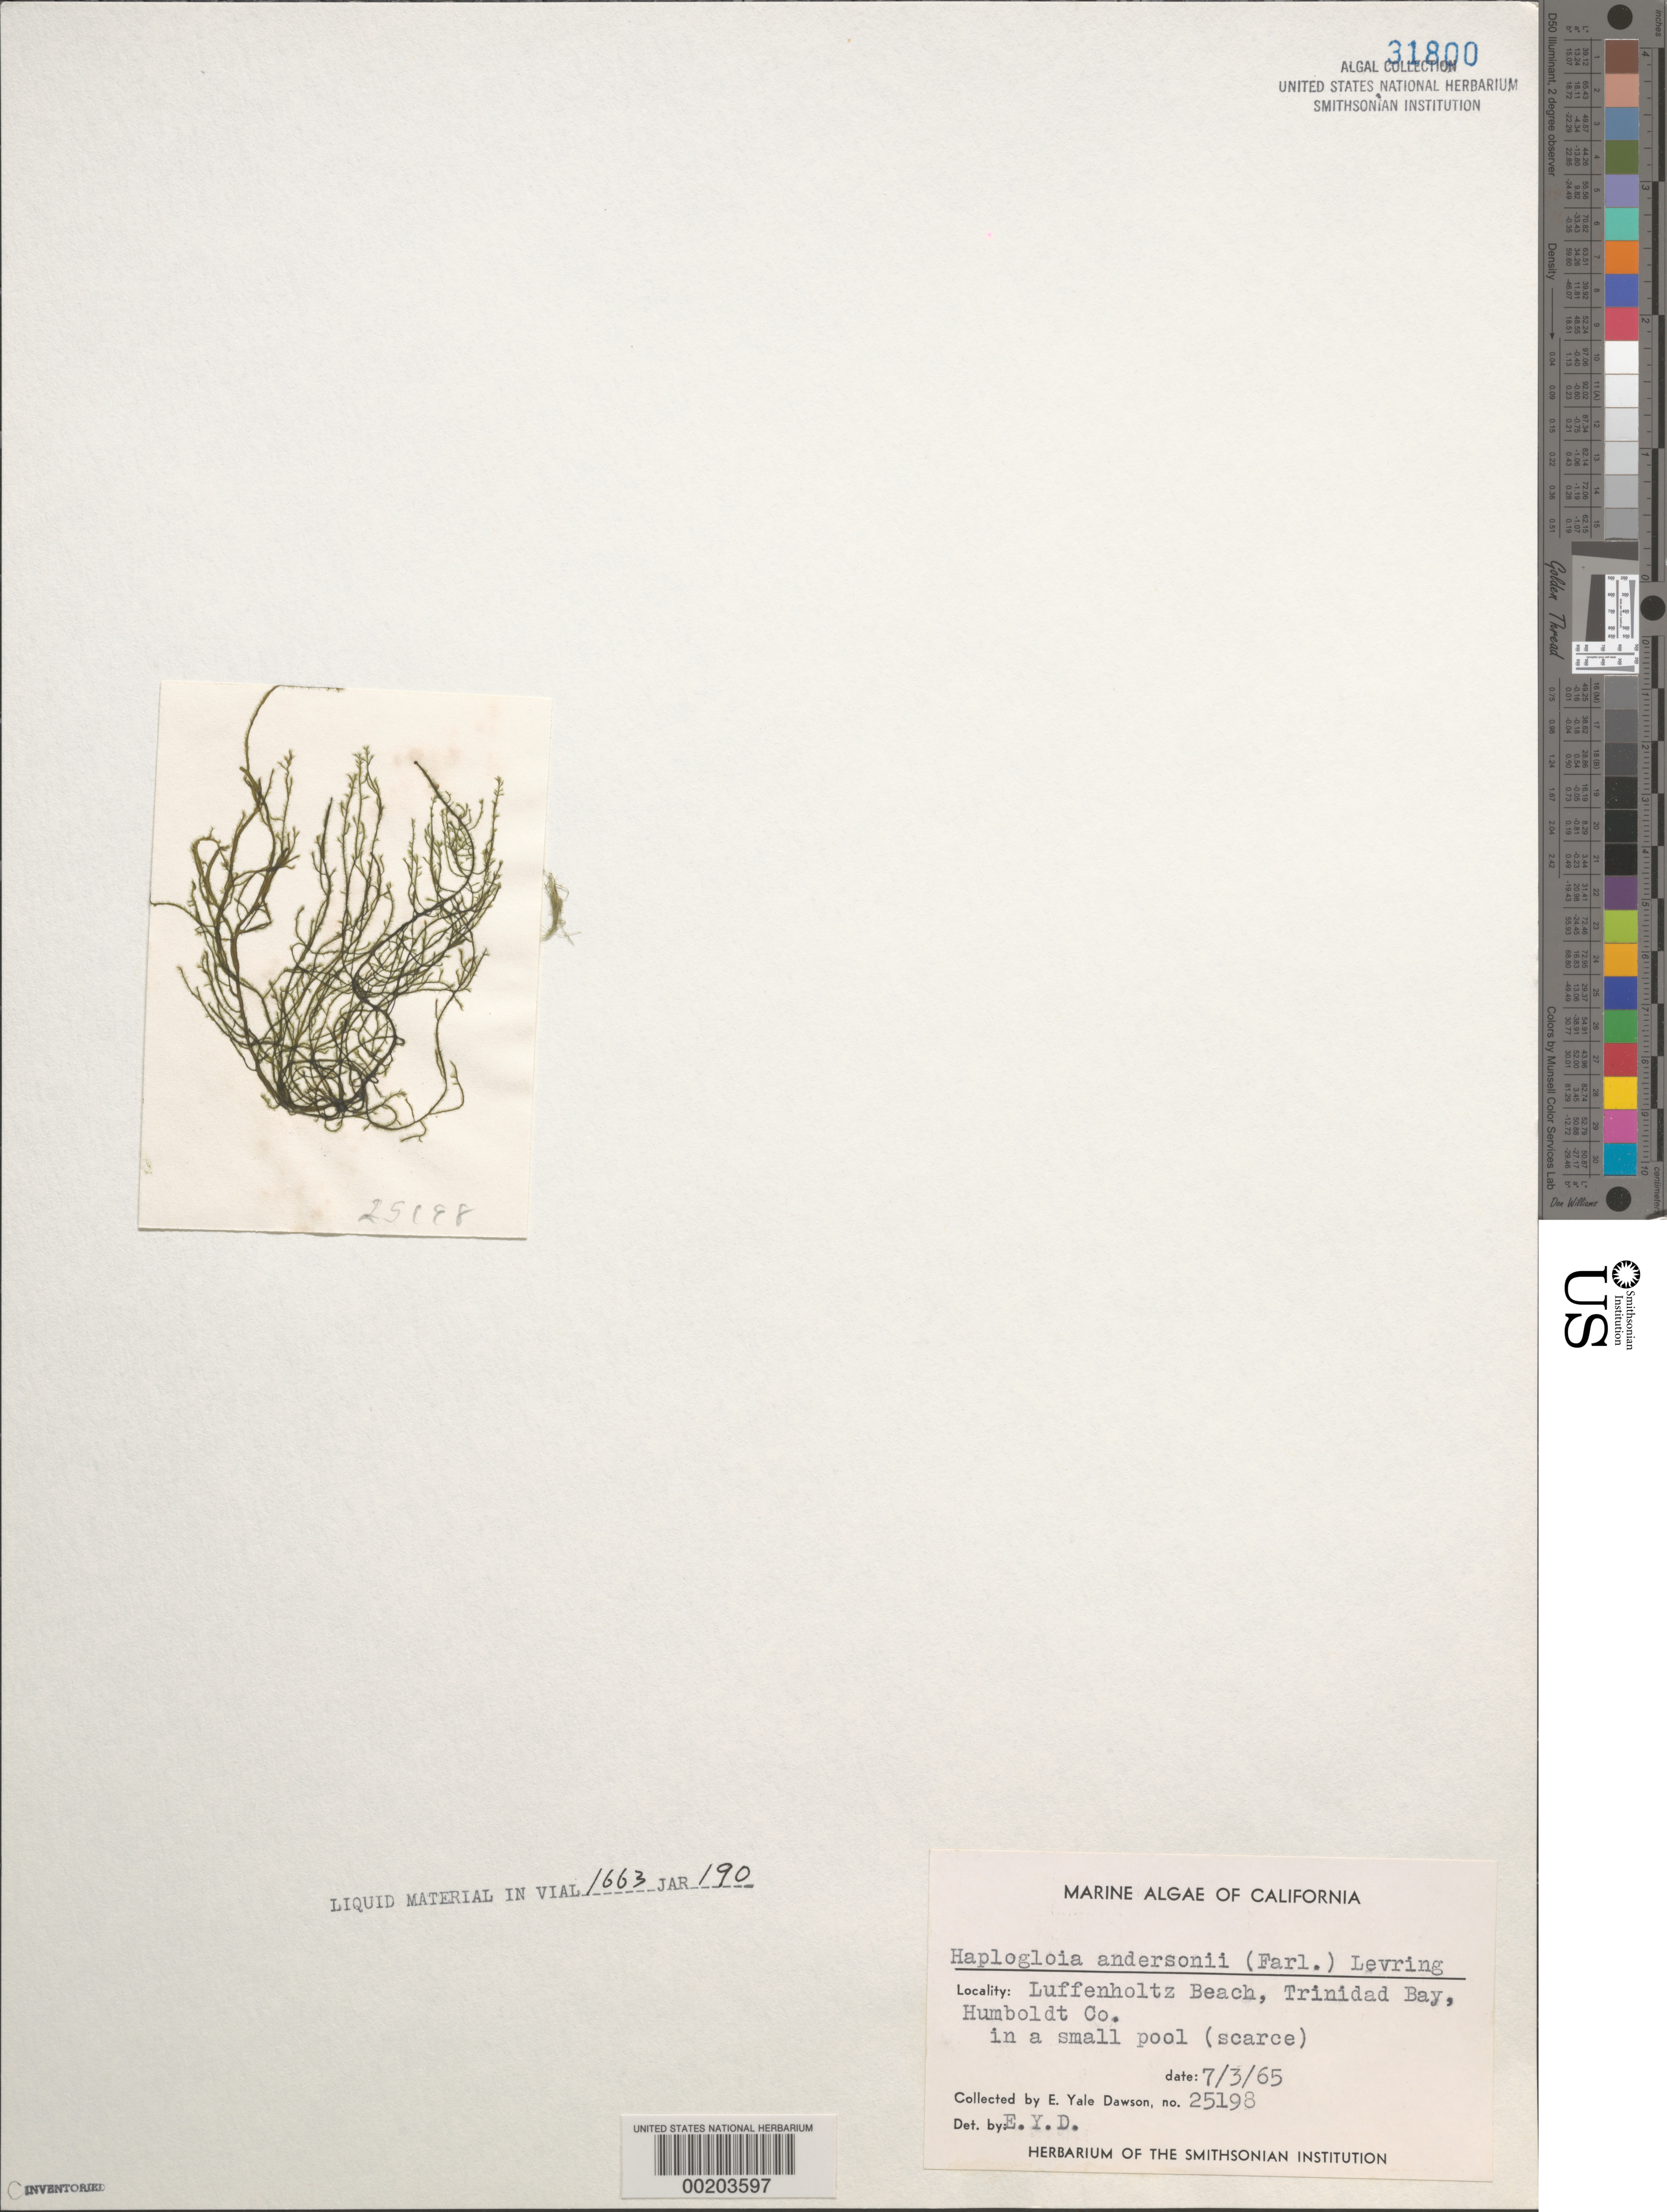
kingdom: Chromista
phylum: Ochrophyta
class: Phaeophyceae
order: Ectocarpales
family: Chordariaceae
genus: Haplogloia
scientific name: Haplogloia andersonii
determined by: Dawson, E. Y.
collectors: E. Y. Dawson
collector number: EYD 25198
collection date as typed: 03 Jul 1965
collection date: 1965-07-03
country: United States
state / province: California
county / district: Humboldt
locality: Trinidad Bay, Luffenholtz Beach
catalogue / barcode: US 31800